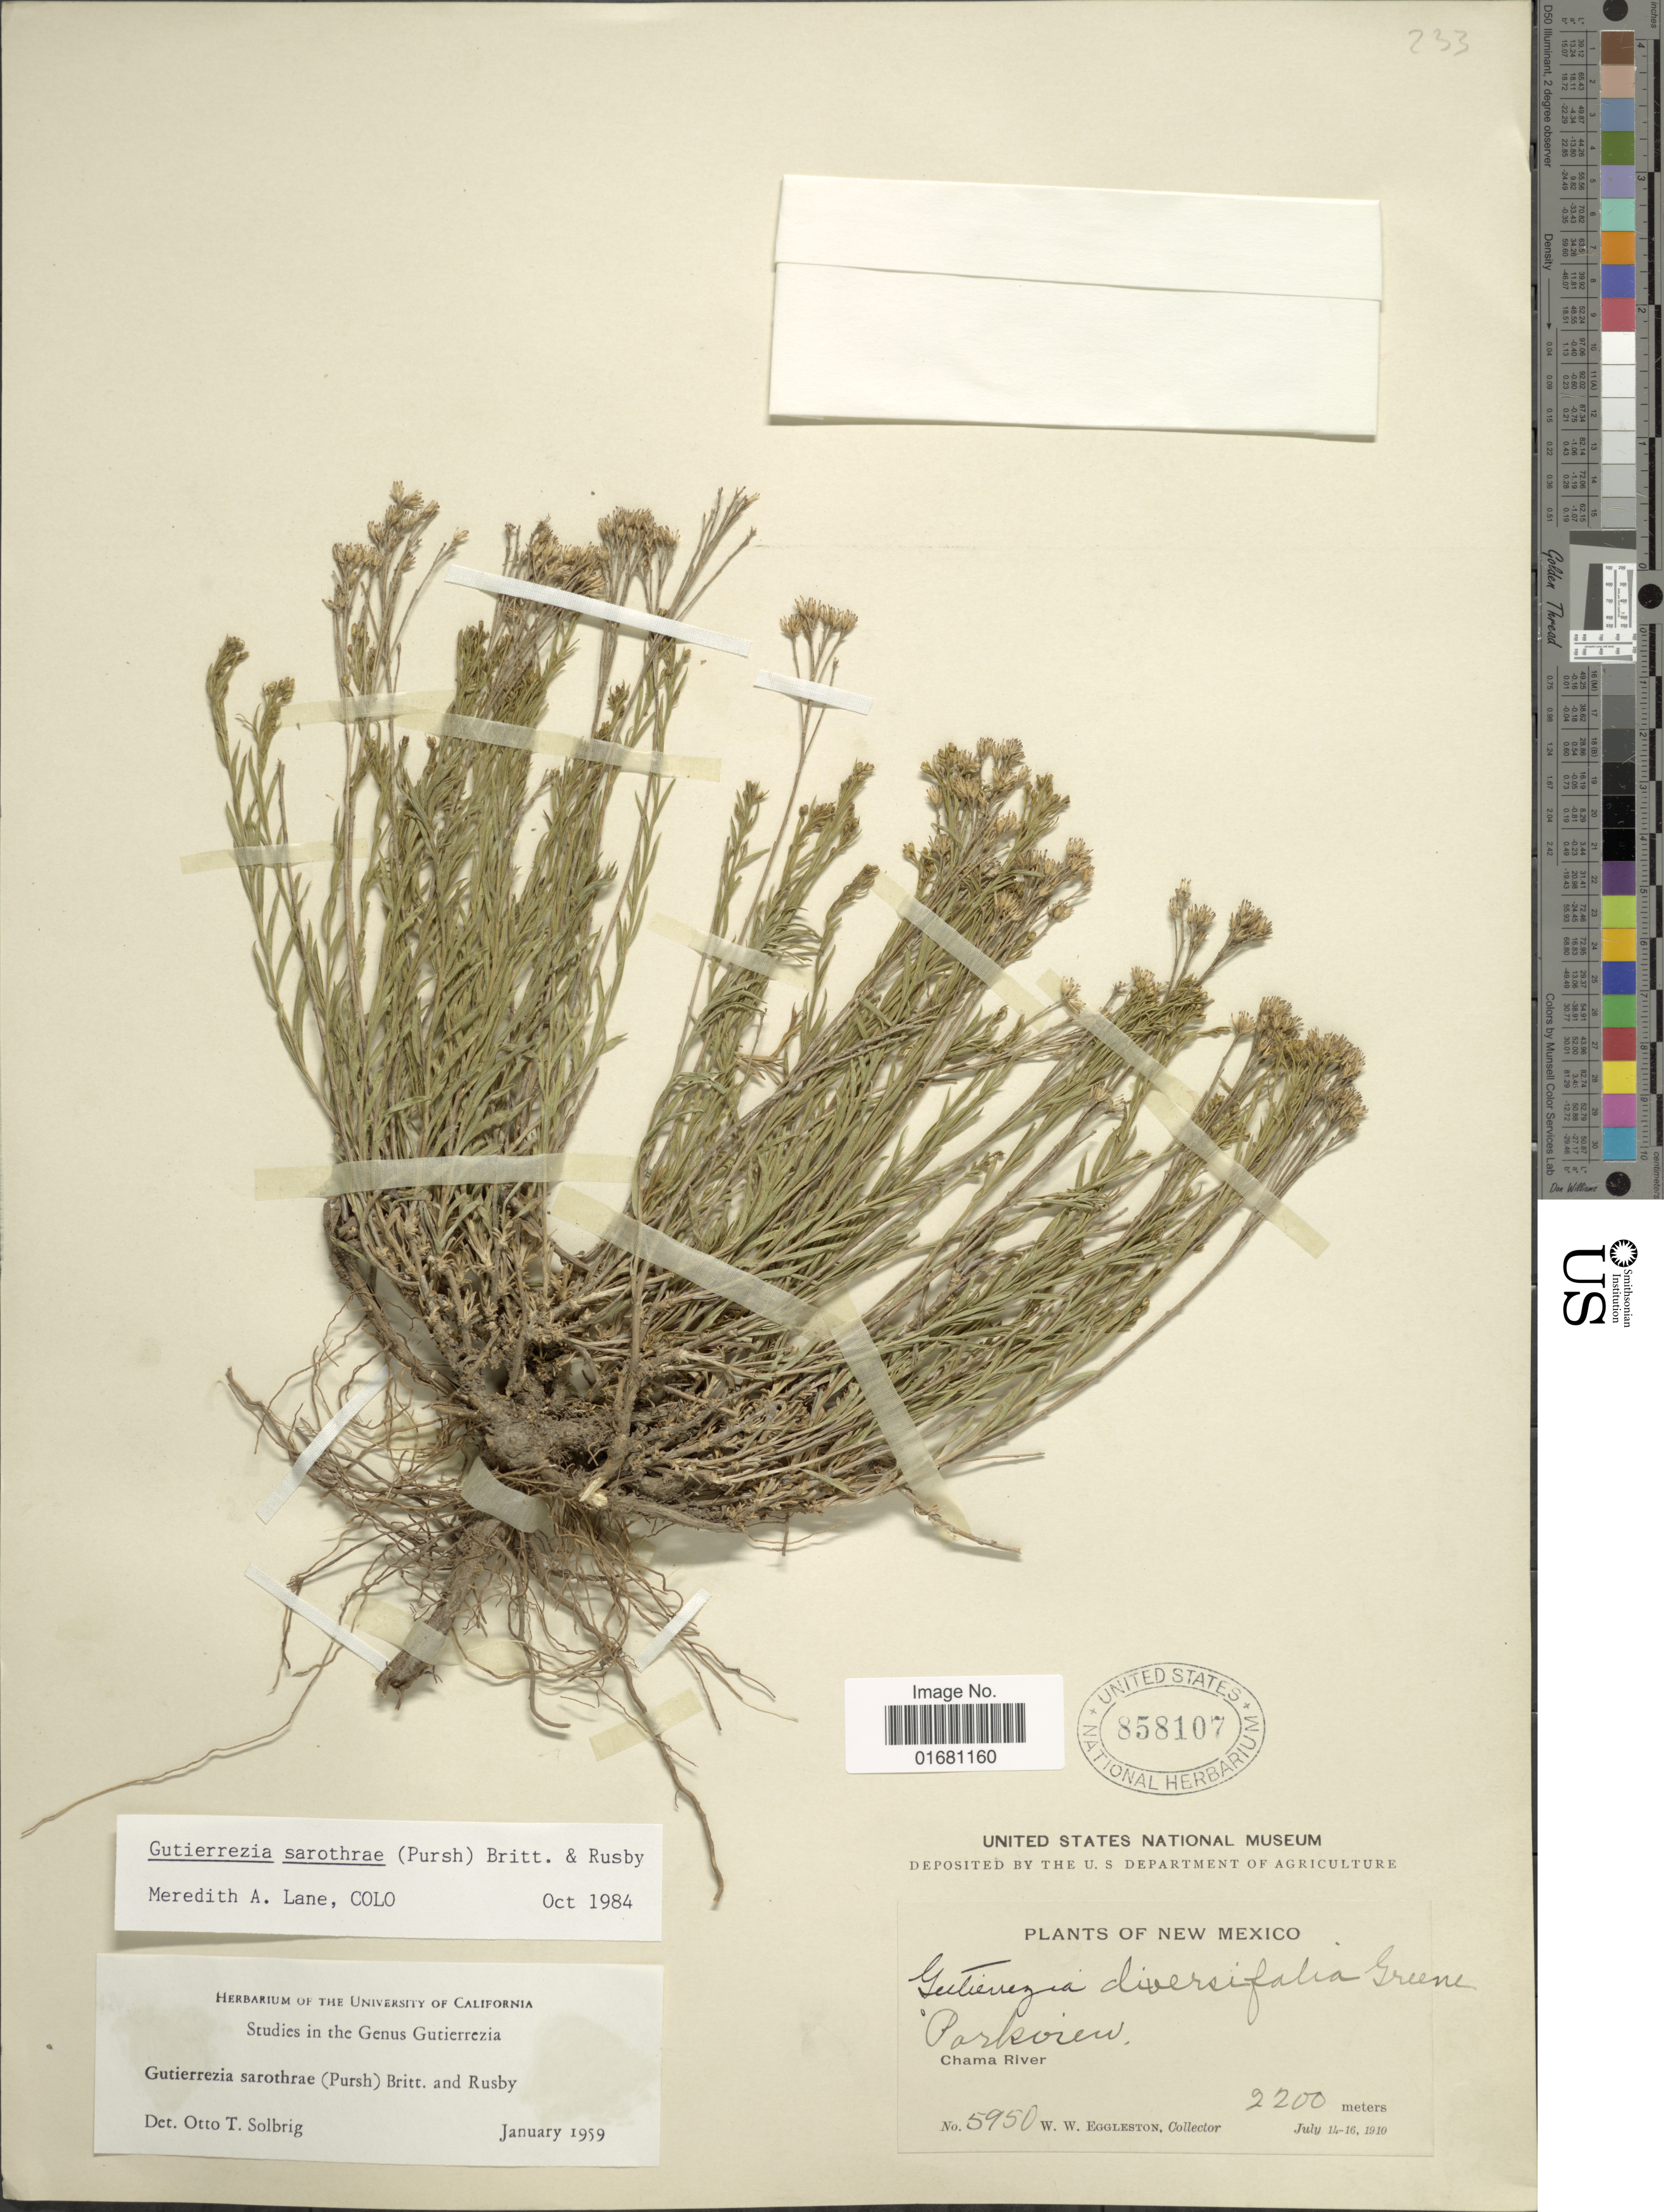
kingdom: Plantae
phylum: Tracheophyta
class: Magnoliopsida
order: Asterales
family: Asteraceae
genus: Gutierrezia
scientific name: Gutierrezia sarothrae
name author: (Pursh) Britton & Rusby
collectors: W. W. Eggleston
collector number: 5950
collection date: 1910-07-14/1910-07-16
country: United States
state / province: New Mexico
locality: Parkview, Chama River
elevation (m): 2200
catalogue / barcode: US 858107